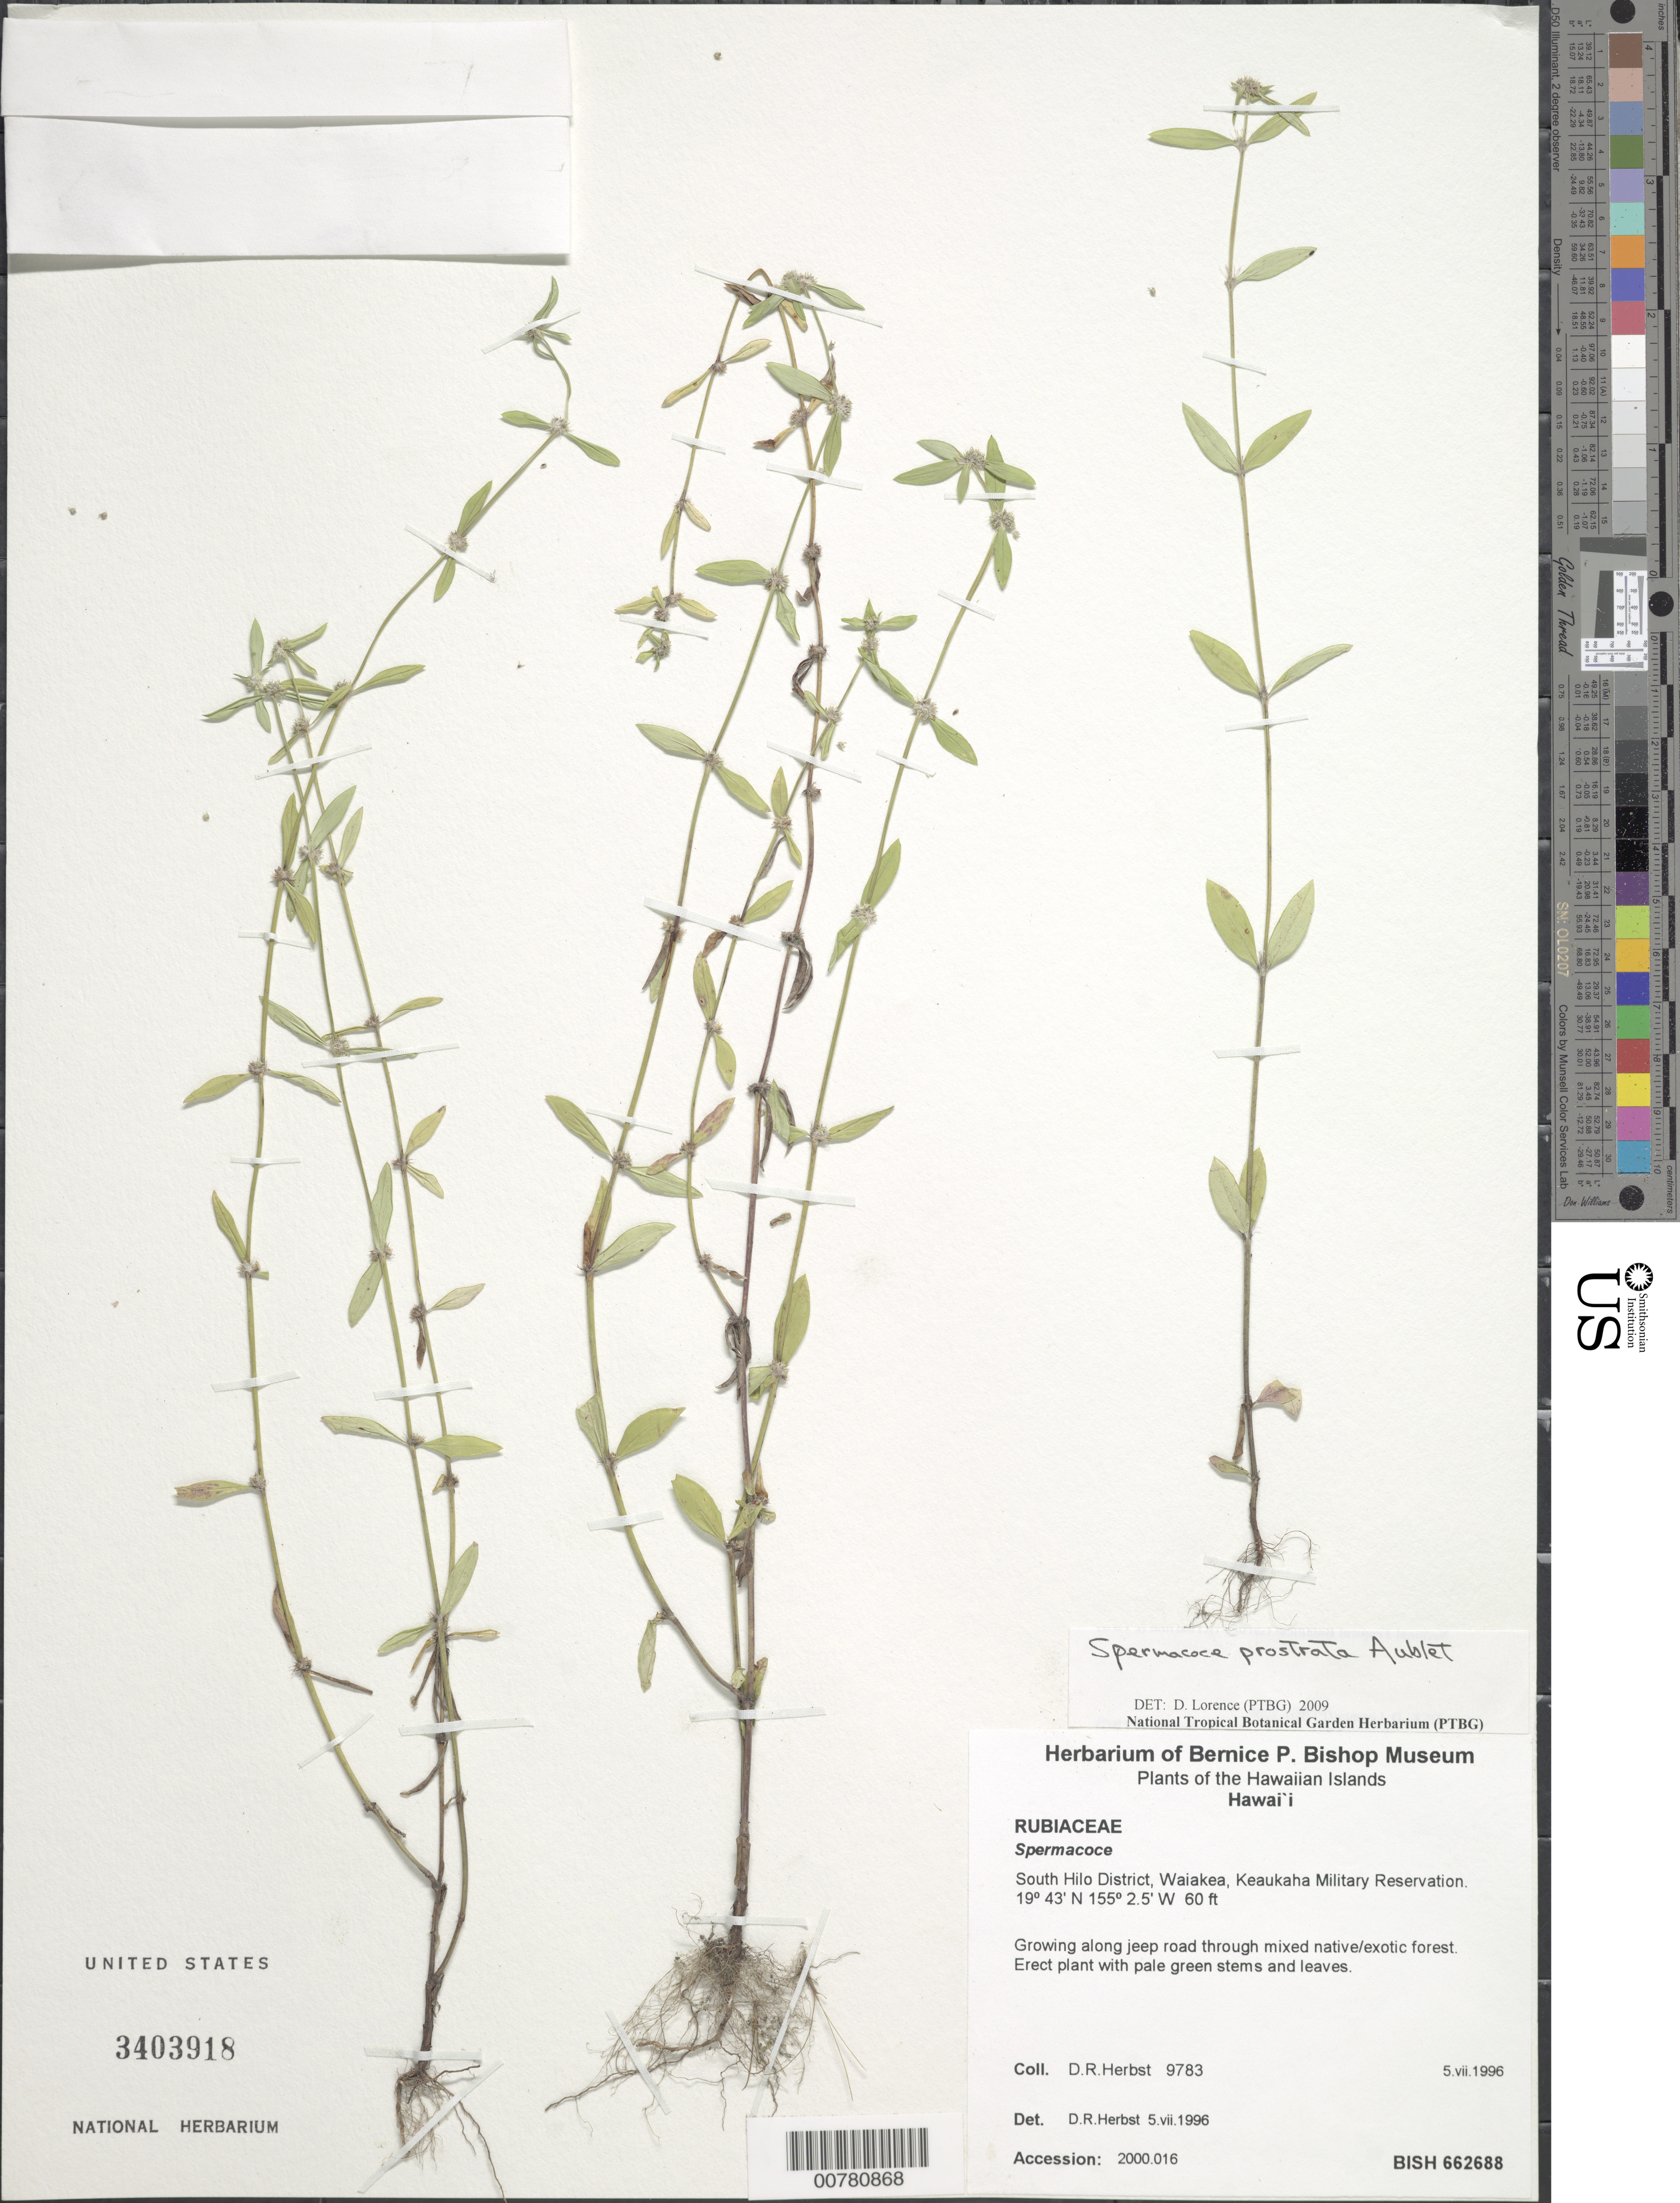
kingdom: Plantae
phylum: Tracheophyta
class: Magnoliopsida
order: Gentianales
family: Rubiaceae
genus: Spermacoce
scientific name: Spermacoce prostrata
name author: Aubl.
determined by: Lorence, David H., (PTBG), National Tropical Botanical Garden (UNITED STATES)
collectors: D. R. Herbst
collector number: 9783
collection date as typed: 5 Jul 1996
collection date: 1996-07-05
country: United States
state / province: Hawaii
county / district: Hawaii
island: Hawaii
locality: South Hilo Distr., Waiakea, Keaukaha Military Reservation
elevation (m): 18.3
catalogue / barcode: US 3403918